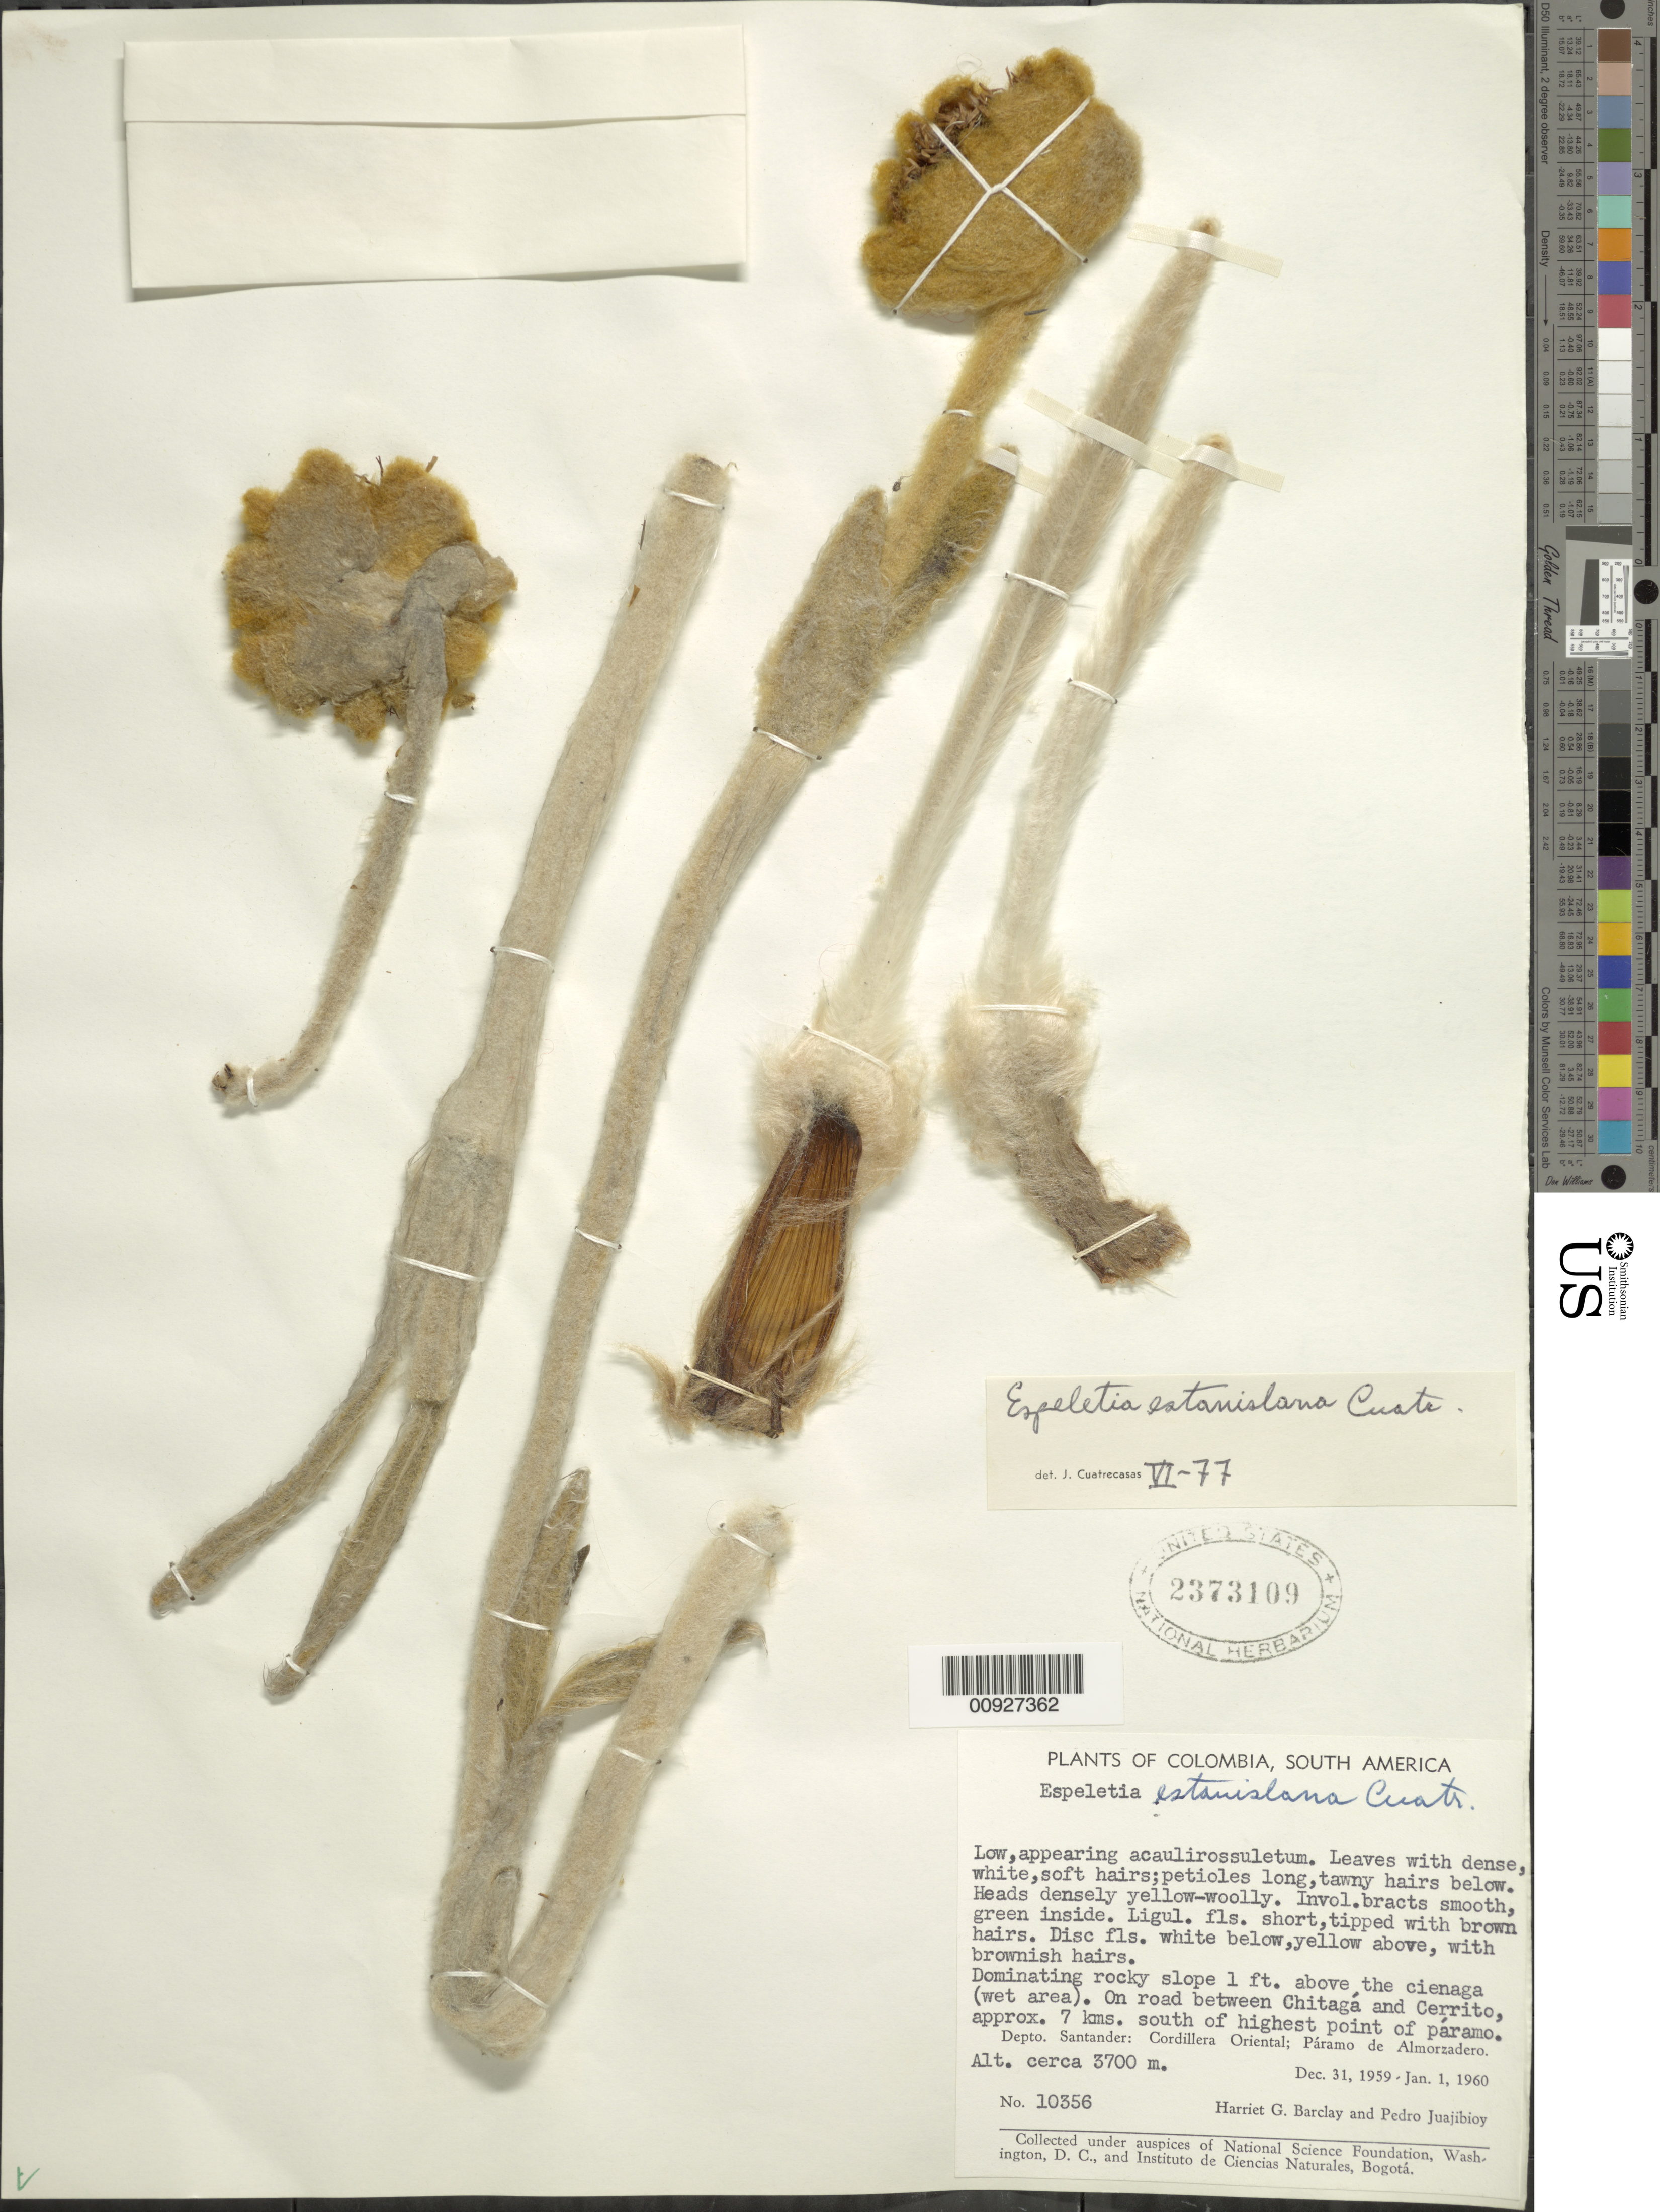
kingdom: Plantae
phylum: Tracheophyta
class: Magnoliopsida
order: Asterales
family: Asteraceae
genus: Espeletia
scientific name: Espeletia estanislana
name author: Cuatrec.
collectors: H. G. Barclay & P. Juajibioy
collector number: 10356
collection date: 1959-12-31/1960-01-01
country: Colombia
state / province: Santander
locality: P. del Almorzadero. Cordillera Oriental, Páramo de Almorzadero. On road betwwen Chitagá and Cerrito, approx. 7 kms. south of highest point of páramo.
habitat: Dominating rocky slope 1 ft. above the cienaga (wet area).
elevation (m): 3700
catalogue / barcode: US 2373109